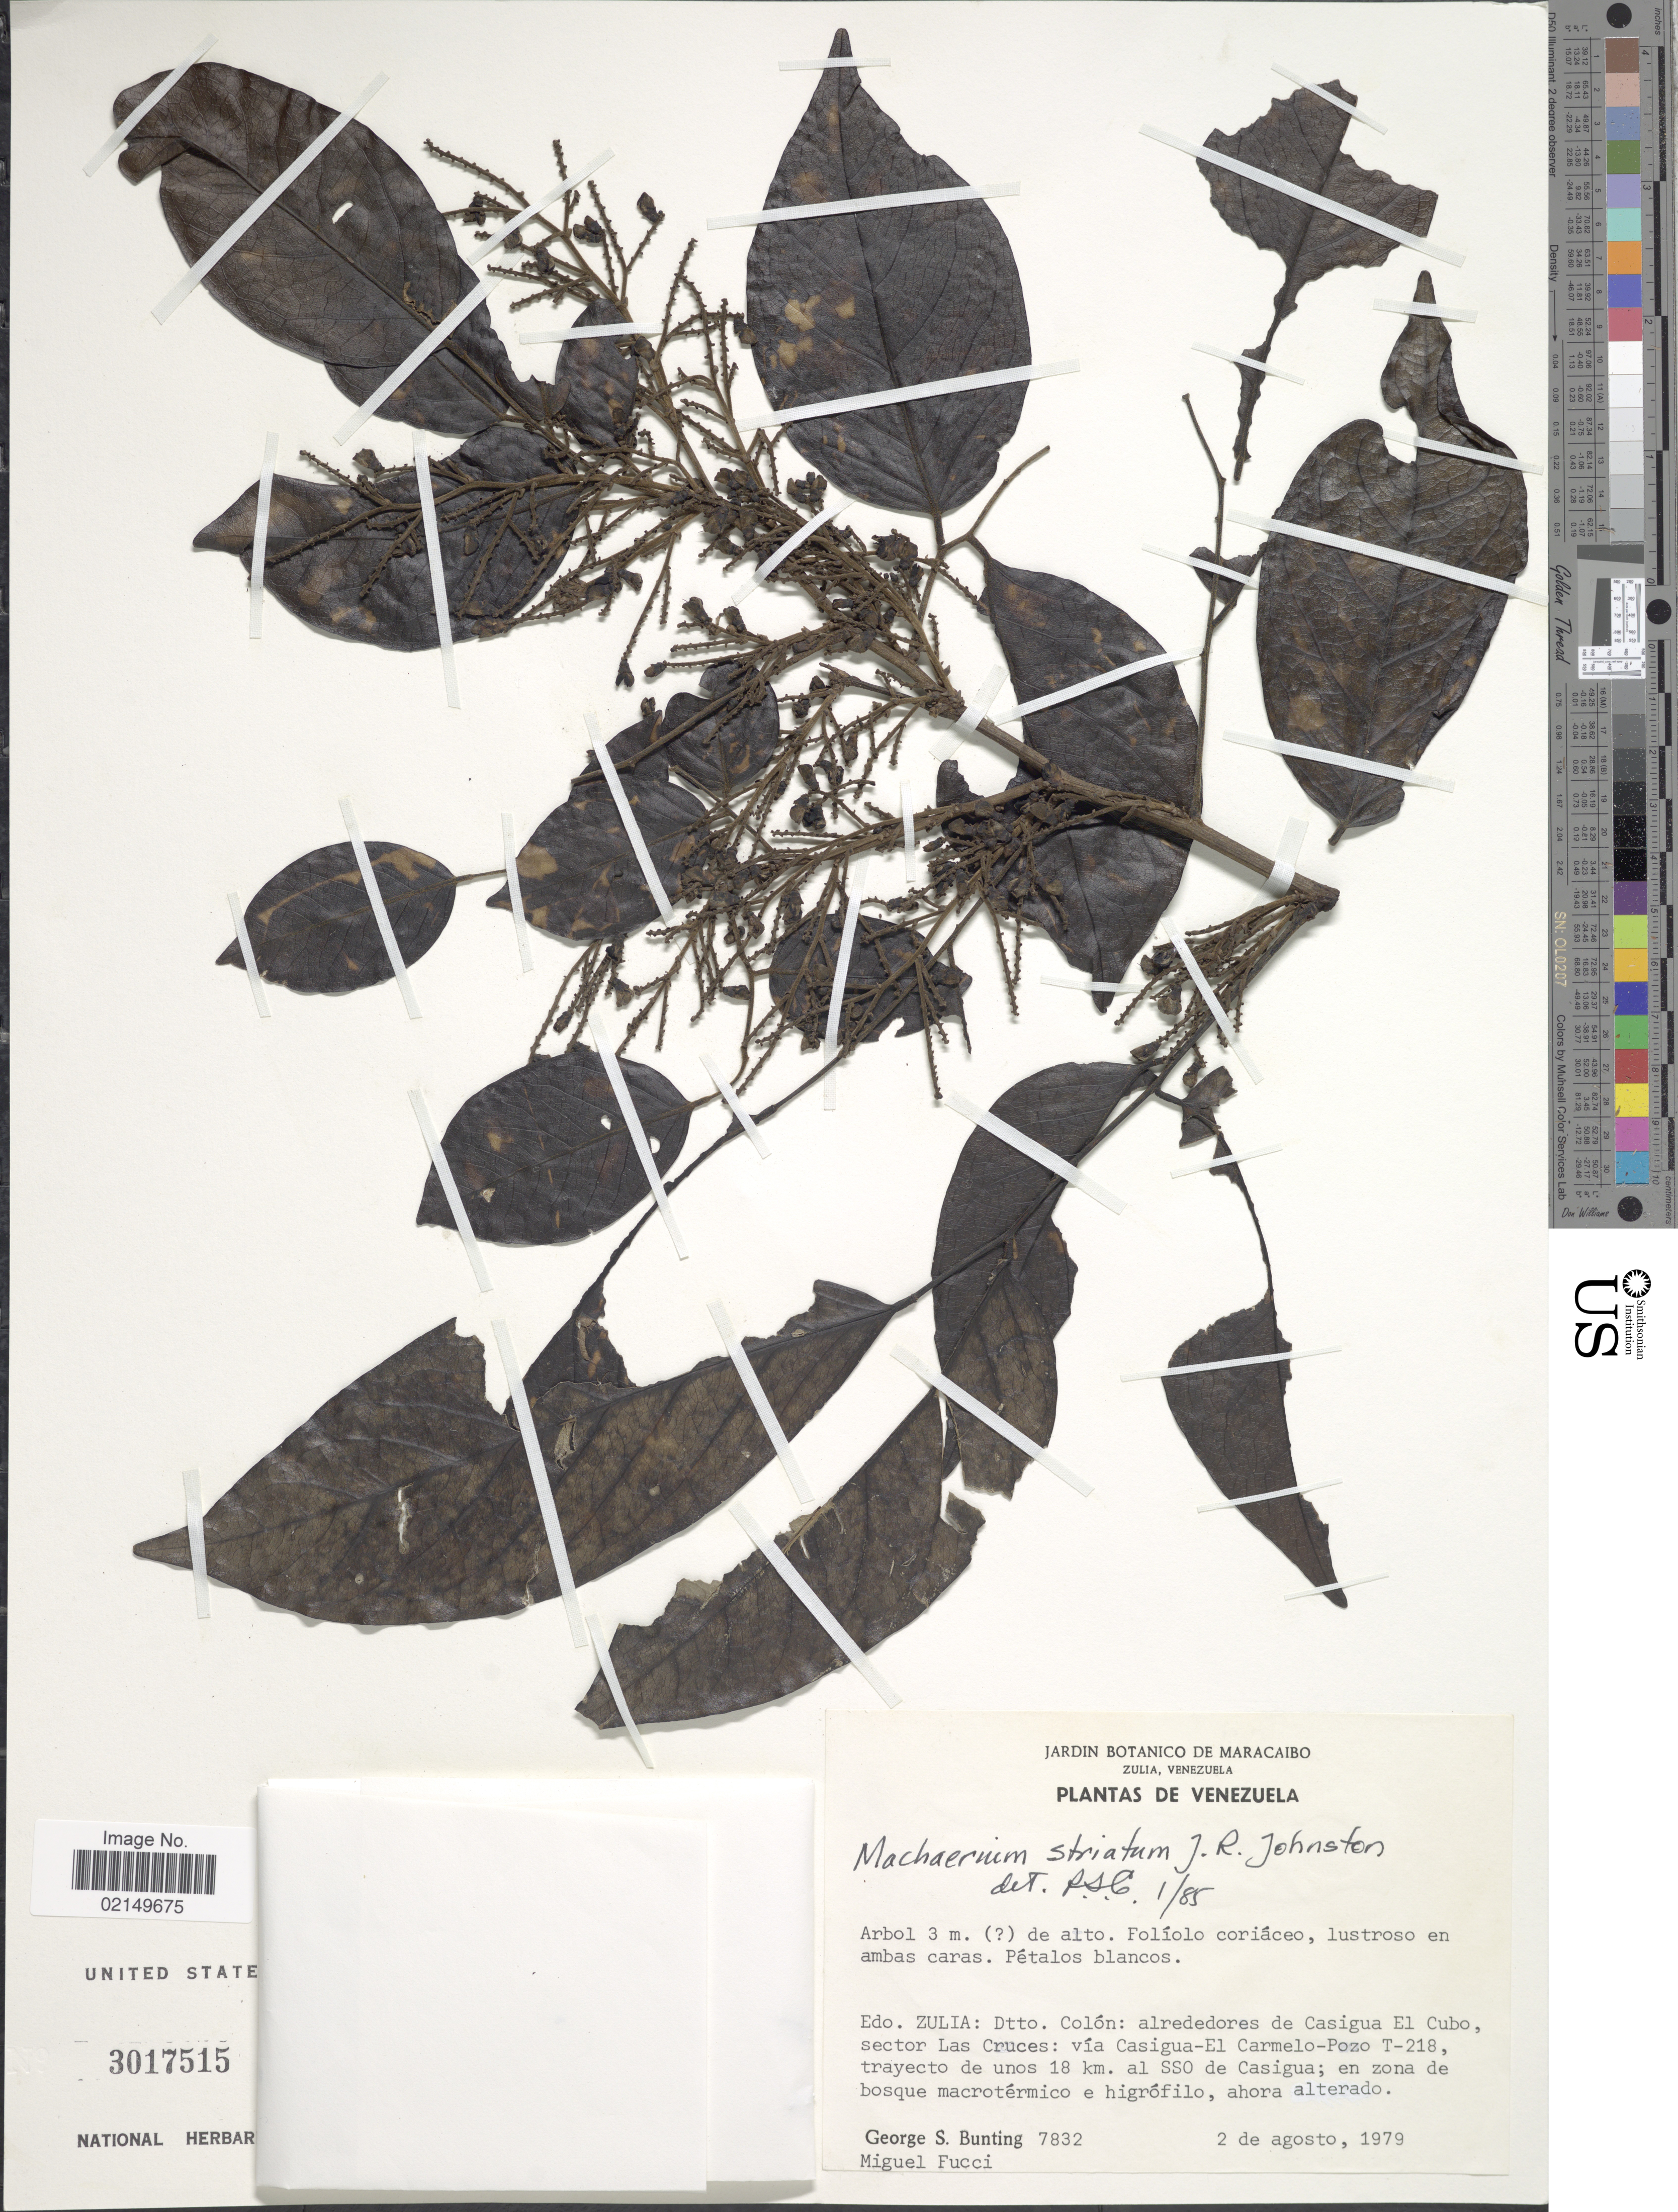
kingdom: Plantae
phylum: Tracheophyta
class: Magnoliopsida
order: Fabales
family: Fabaceae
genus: Machaerium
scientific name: Machaerium striatum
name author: J.R. Johnst.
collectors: G. S. Bunting & M. Fucci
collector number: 7832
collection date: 1979-08-02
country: Venezuela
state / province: Zulia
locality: Edo. Zulia: Dtto. Colon: alrededores de Casigua El Cubo, sector Las Cruces: via Casigua-El Carmelo-Pozo T-128, trayecto de unos 18 km. al SSO de Casigua; en zona de bosque macrotermico e higrofilo, ahora alterado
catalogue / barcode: US 3017515